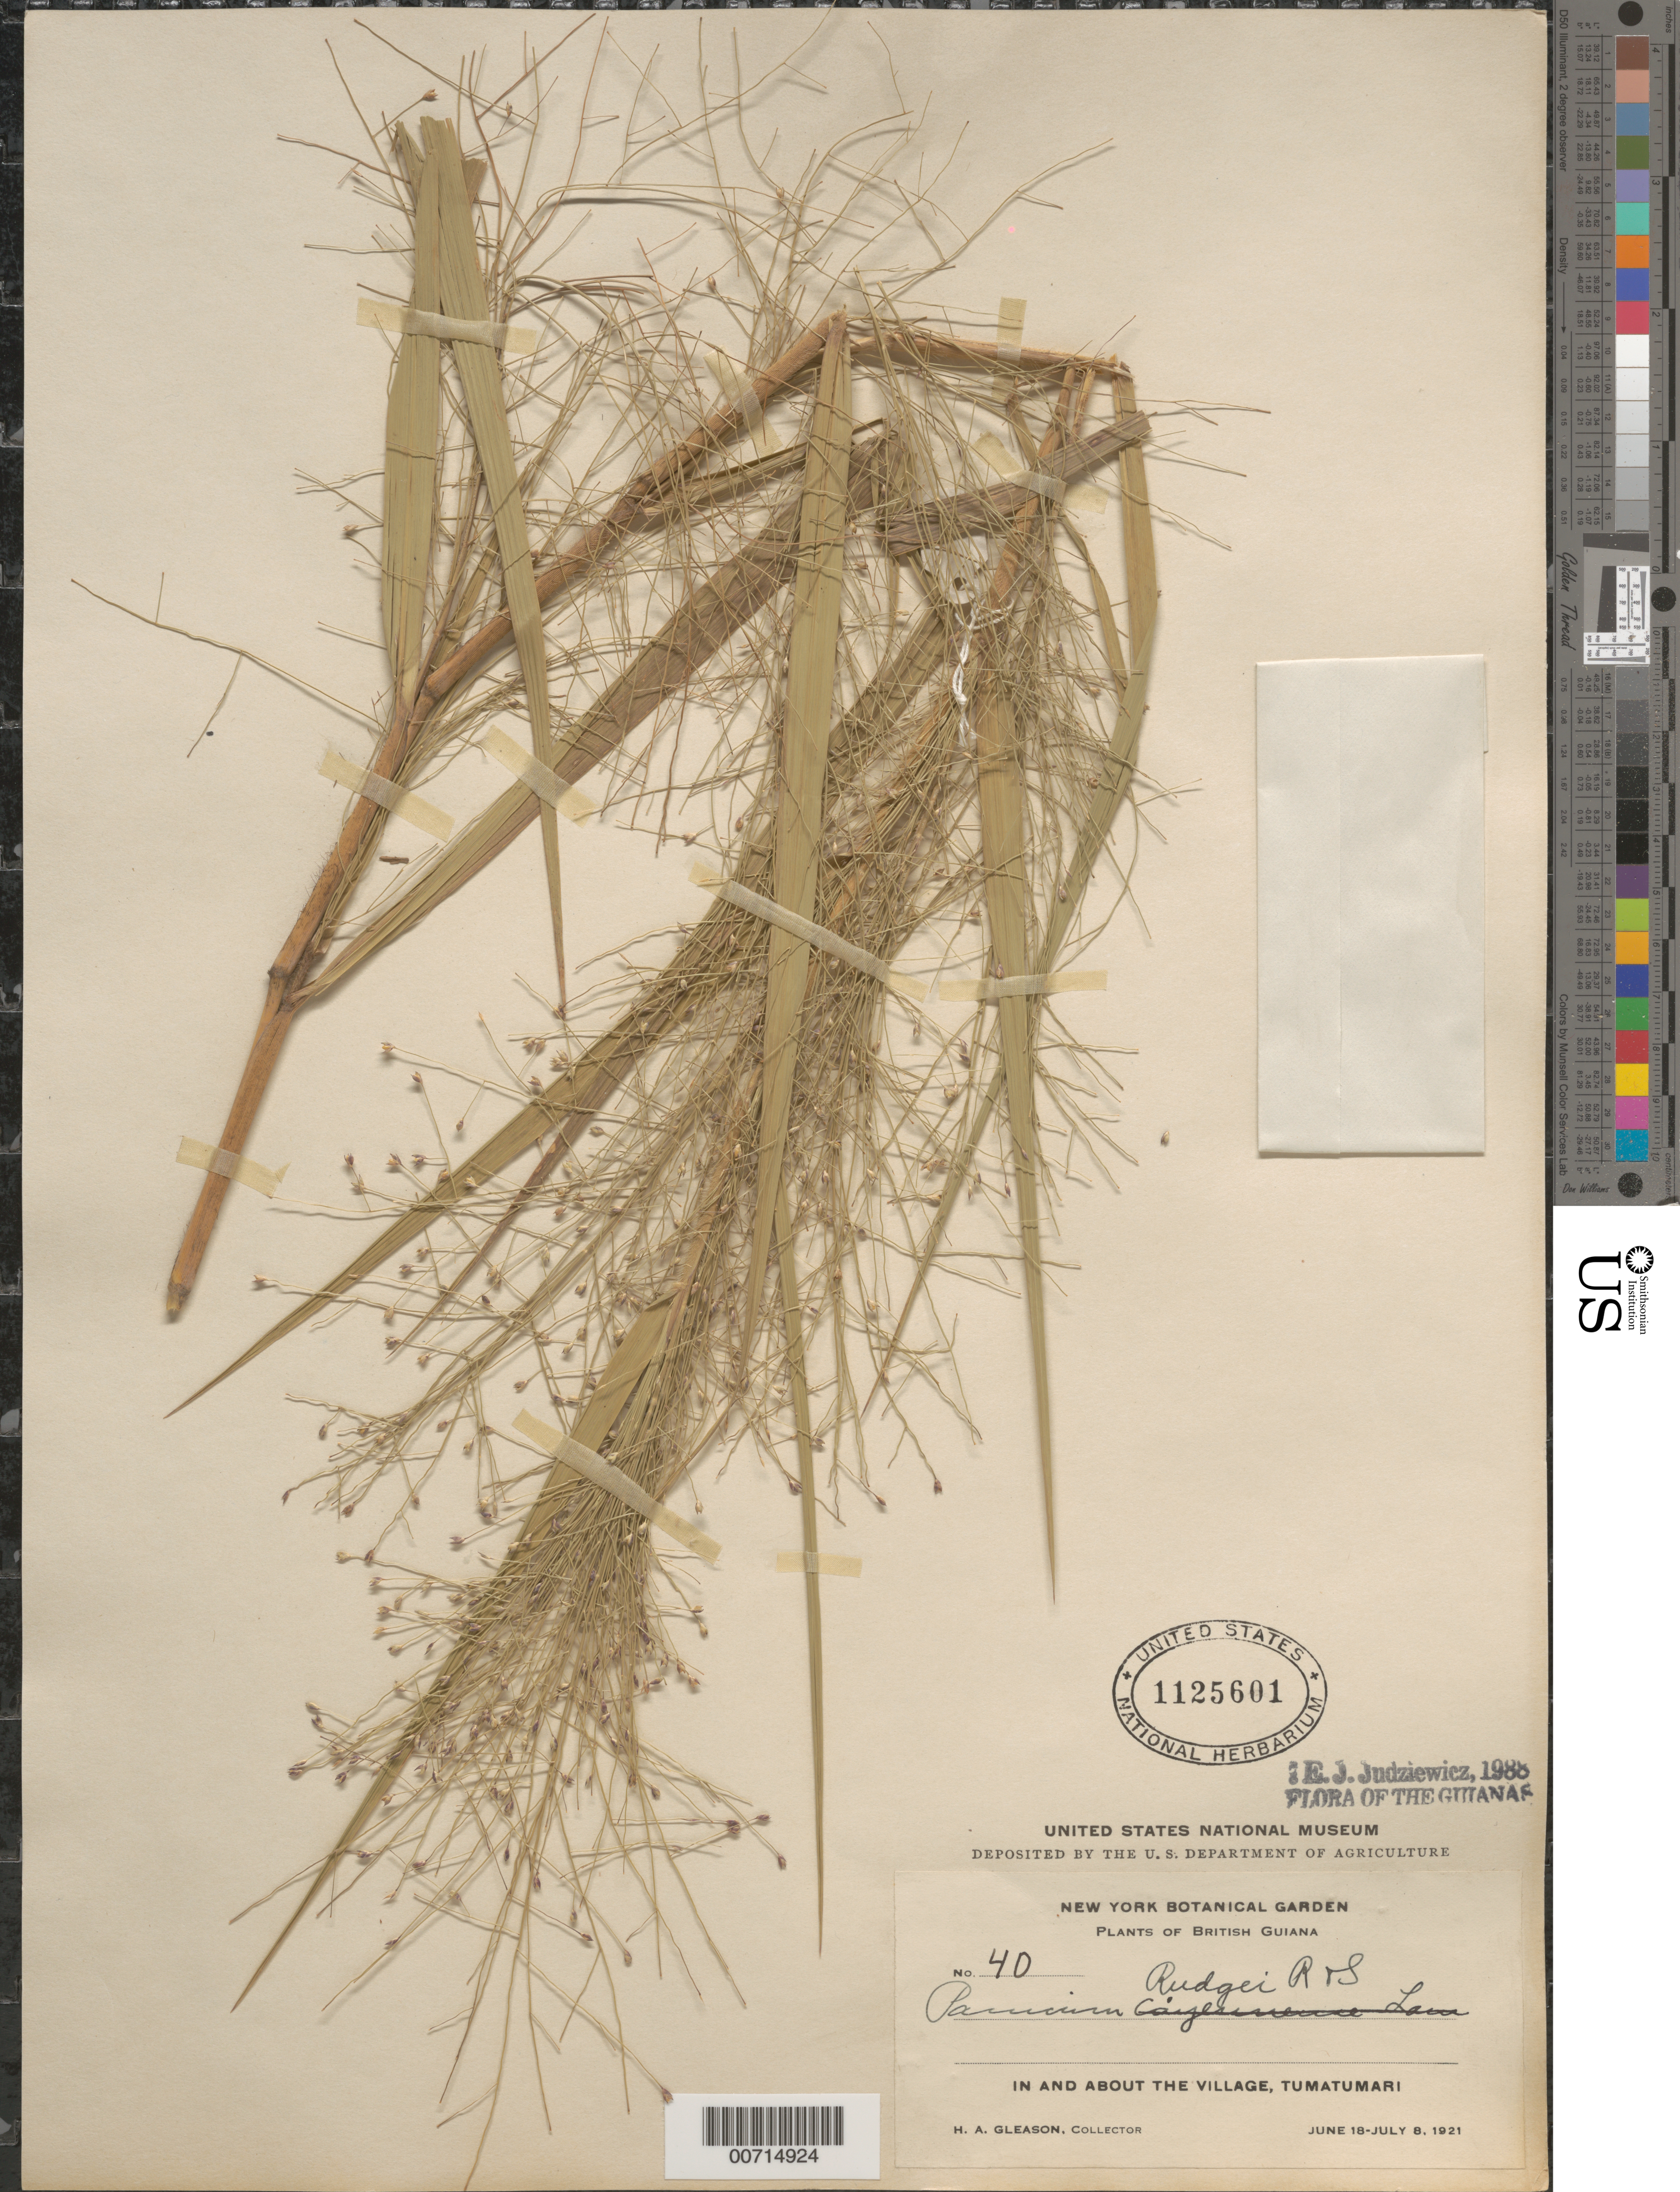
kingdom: Plantae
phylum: Tracheophyta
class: Liliopsida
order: Poales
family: Poaceae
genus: Panicum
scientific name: Panicum rudgei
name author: Roem. & Schult.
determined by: Judziewicz, E. J.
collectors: H. A. Gleason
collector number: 40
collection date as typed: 18-Jun-21 to 8-Jul-21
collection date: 1921-06-18/1921-07-08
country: Guyana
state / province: Potaro-Siparuni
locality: Tumatumari Village, Potaro R.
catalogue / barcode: US 1125601